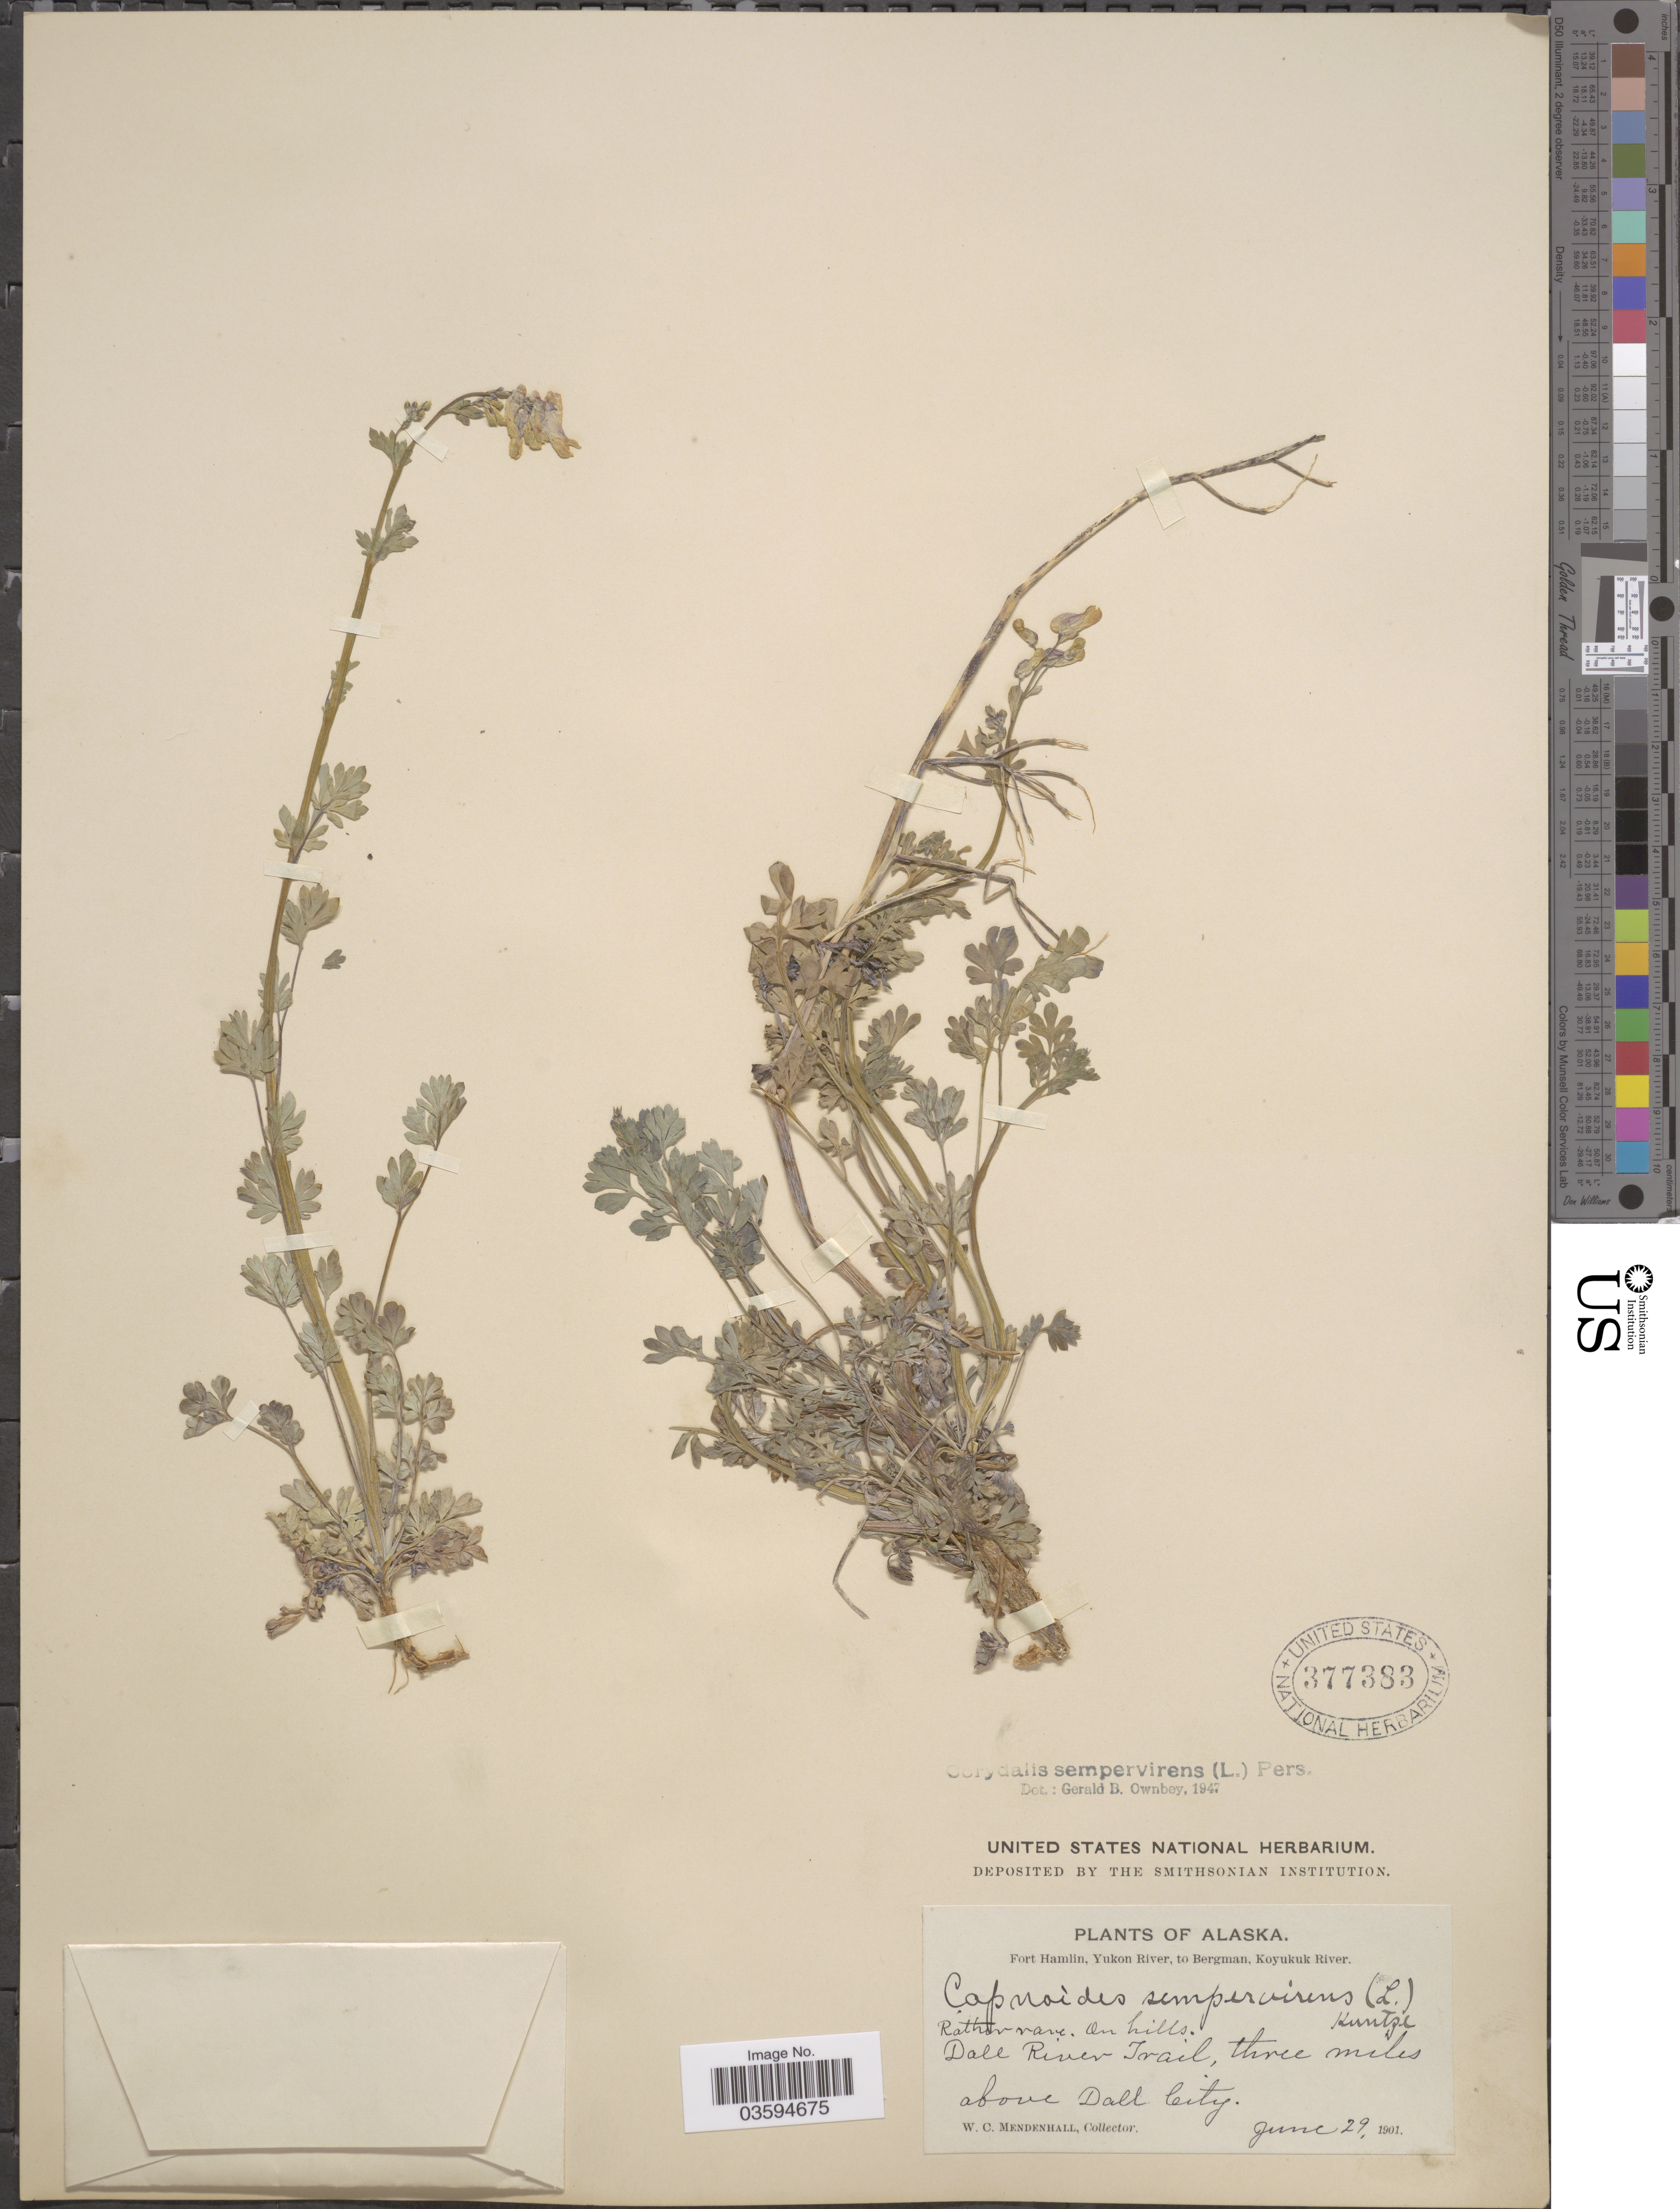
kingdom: Plantae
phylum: Tracheophyta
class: Magnoliopsida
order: Ranunculales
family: Papaveraceae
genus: Capnoides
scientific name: Capnoides sempervirens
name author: (L.) Borkh.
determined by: Strong, M. T., (US), Smithsonian Institution - National Museum of Natural History (UNITED STATES)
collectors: W. Mendenhall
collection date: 1901-06-29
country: United States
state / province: Alaska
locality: Fort Hamlin, Yukon River, to Bergman, Koyukuk River. Dall River Trail, three miles above Dall City.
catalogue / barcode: US 377383